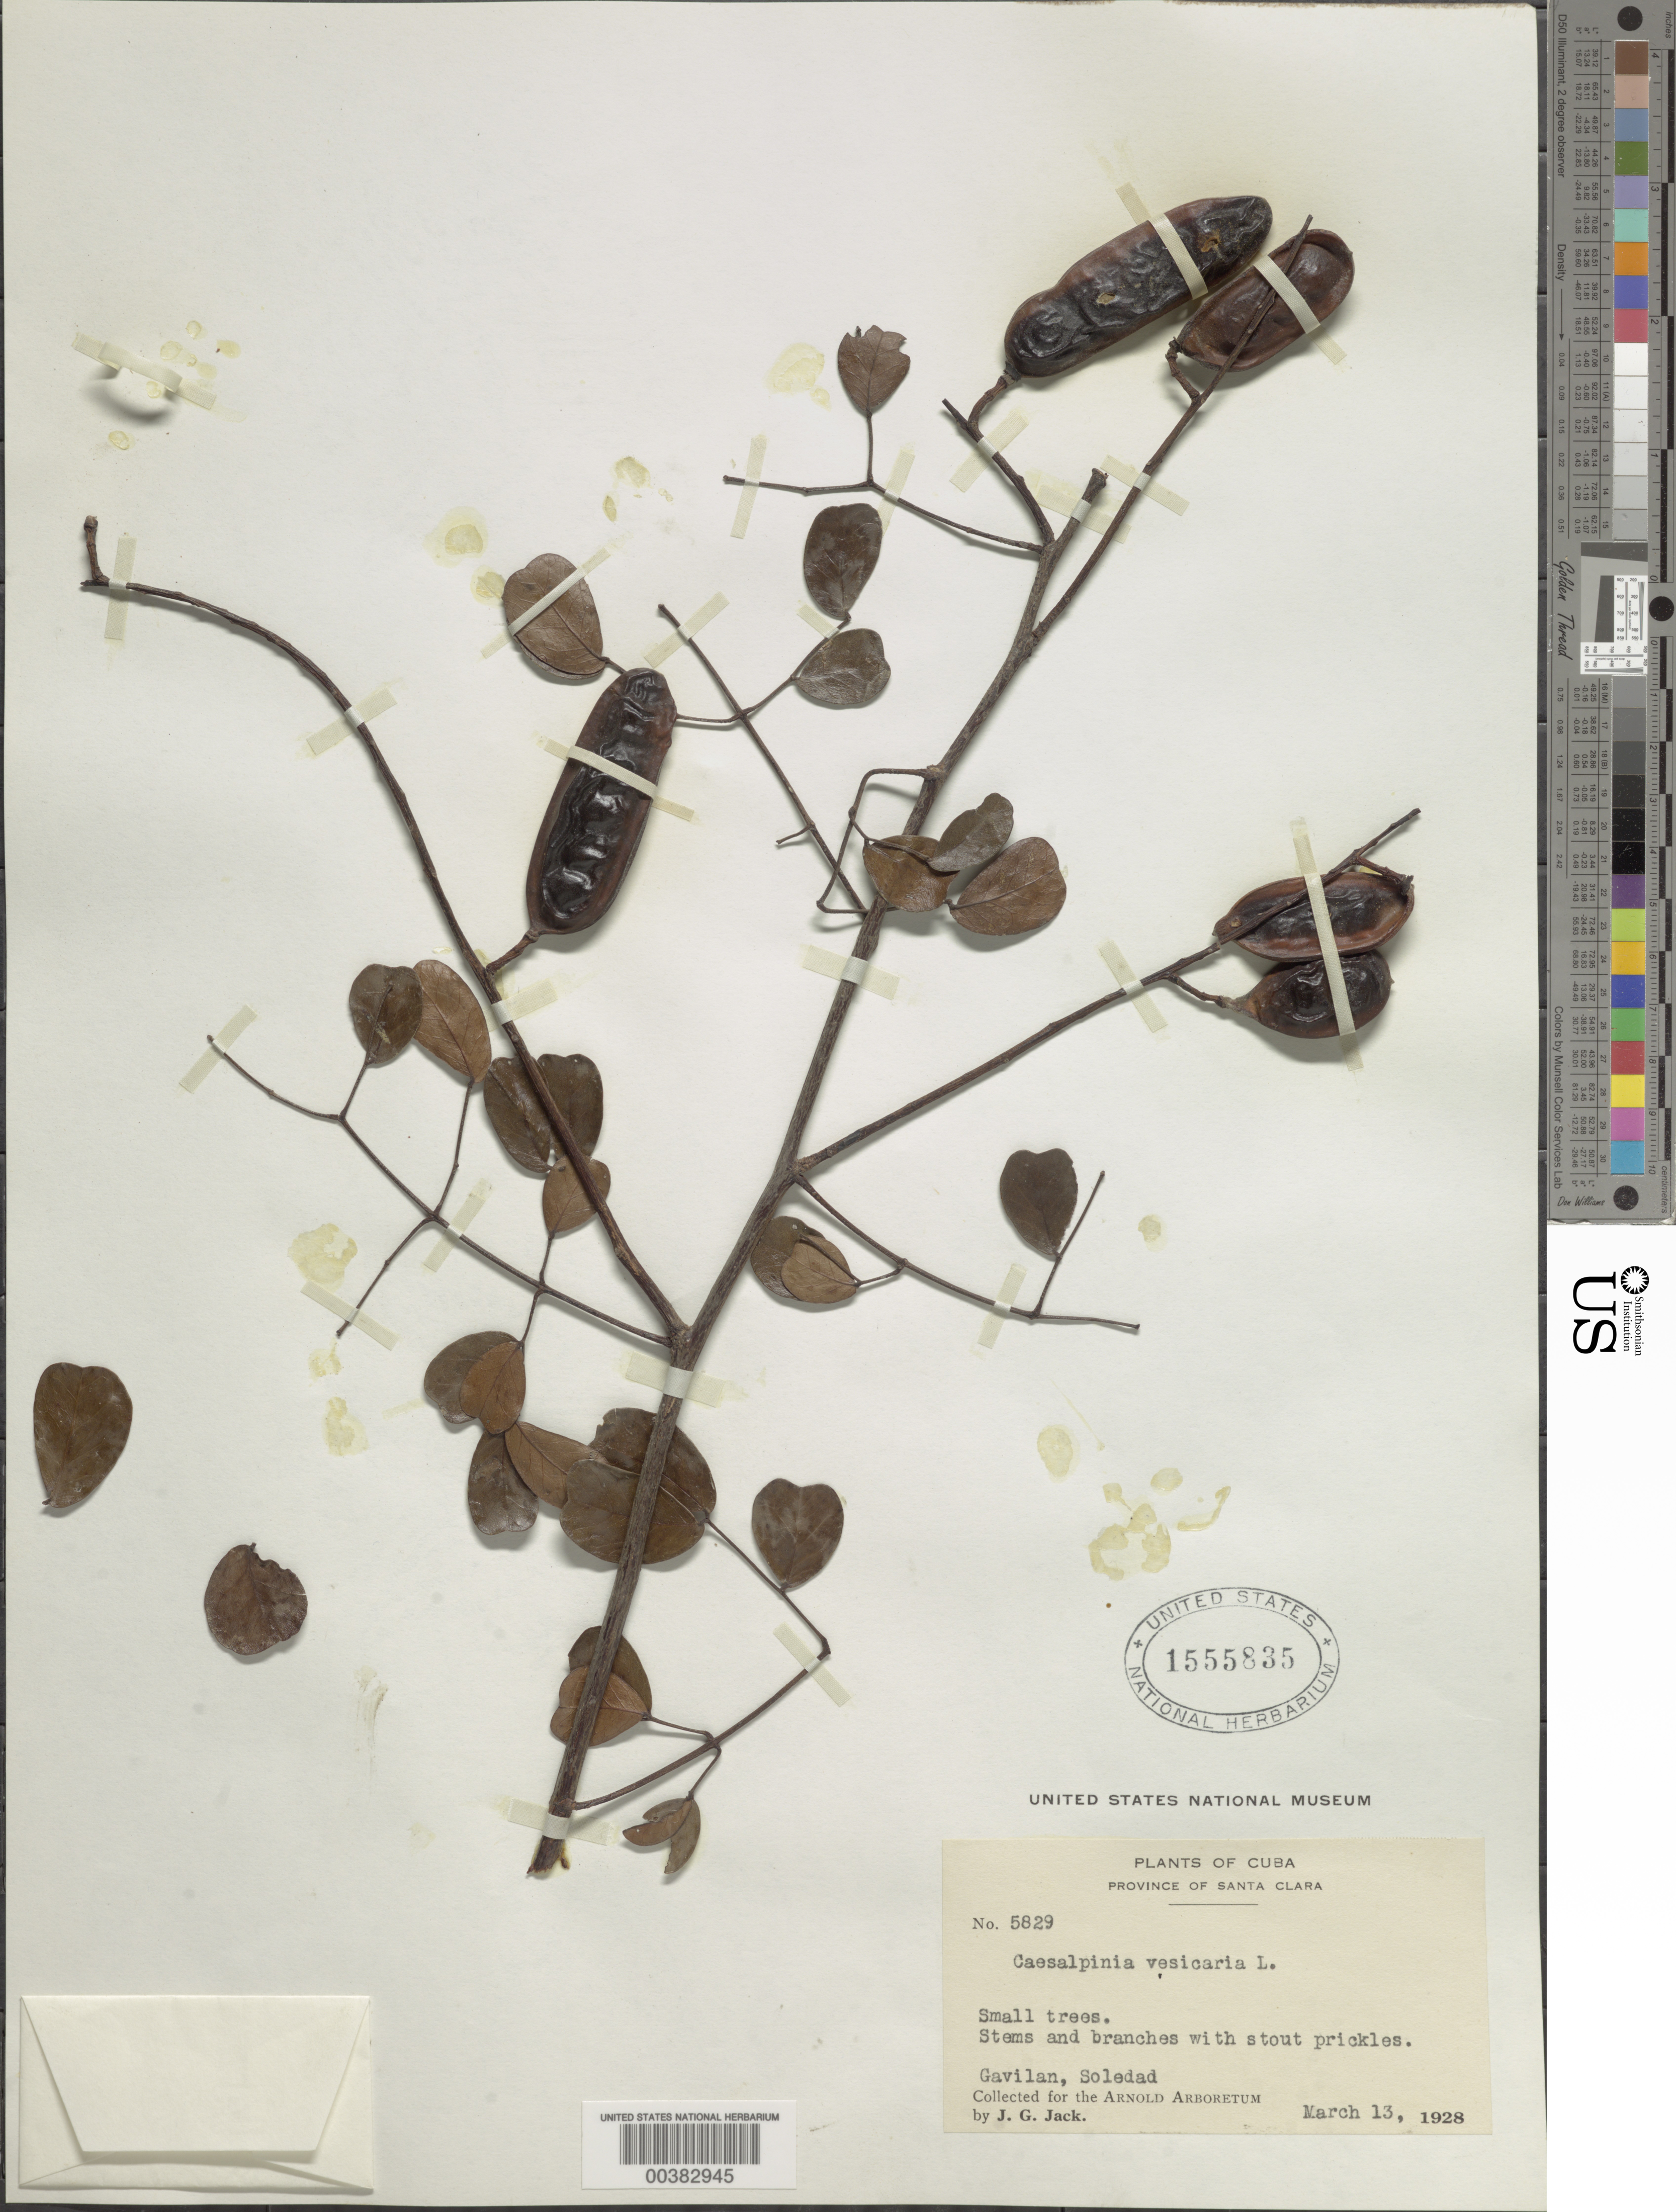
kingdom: Plantae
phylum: Tracheophyta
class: Magnoliopsida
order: Fabales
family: Fabaceae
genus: Tara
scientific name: Tara vesicaria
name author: (L.) Molinari et al.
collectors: J. G. Jack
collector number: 5829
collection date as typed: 13 Mar 1928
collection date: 1928-03-13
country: Cuba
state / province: Las Villas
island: Greater Antilles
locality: Gavilan, soledad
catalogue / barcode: US 1555835